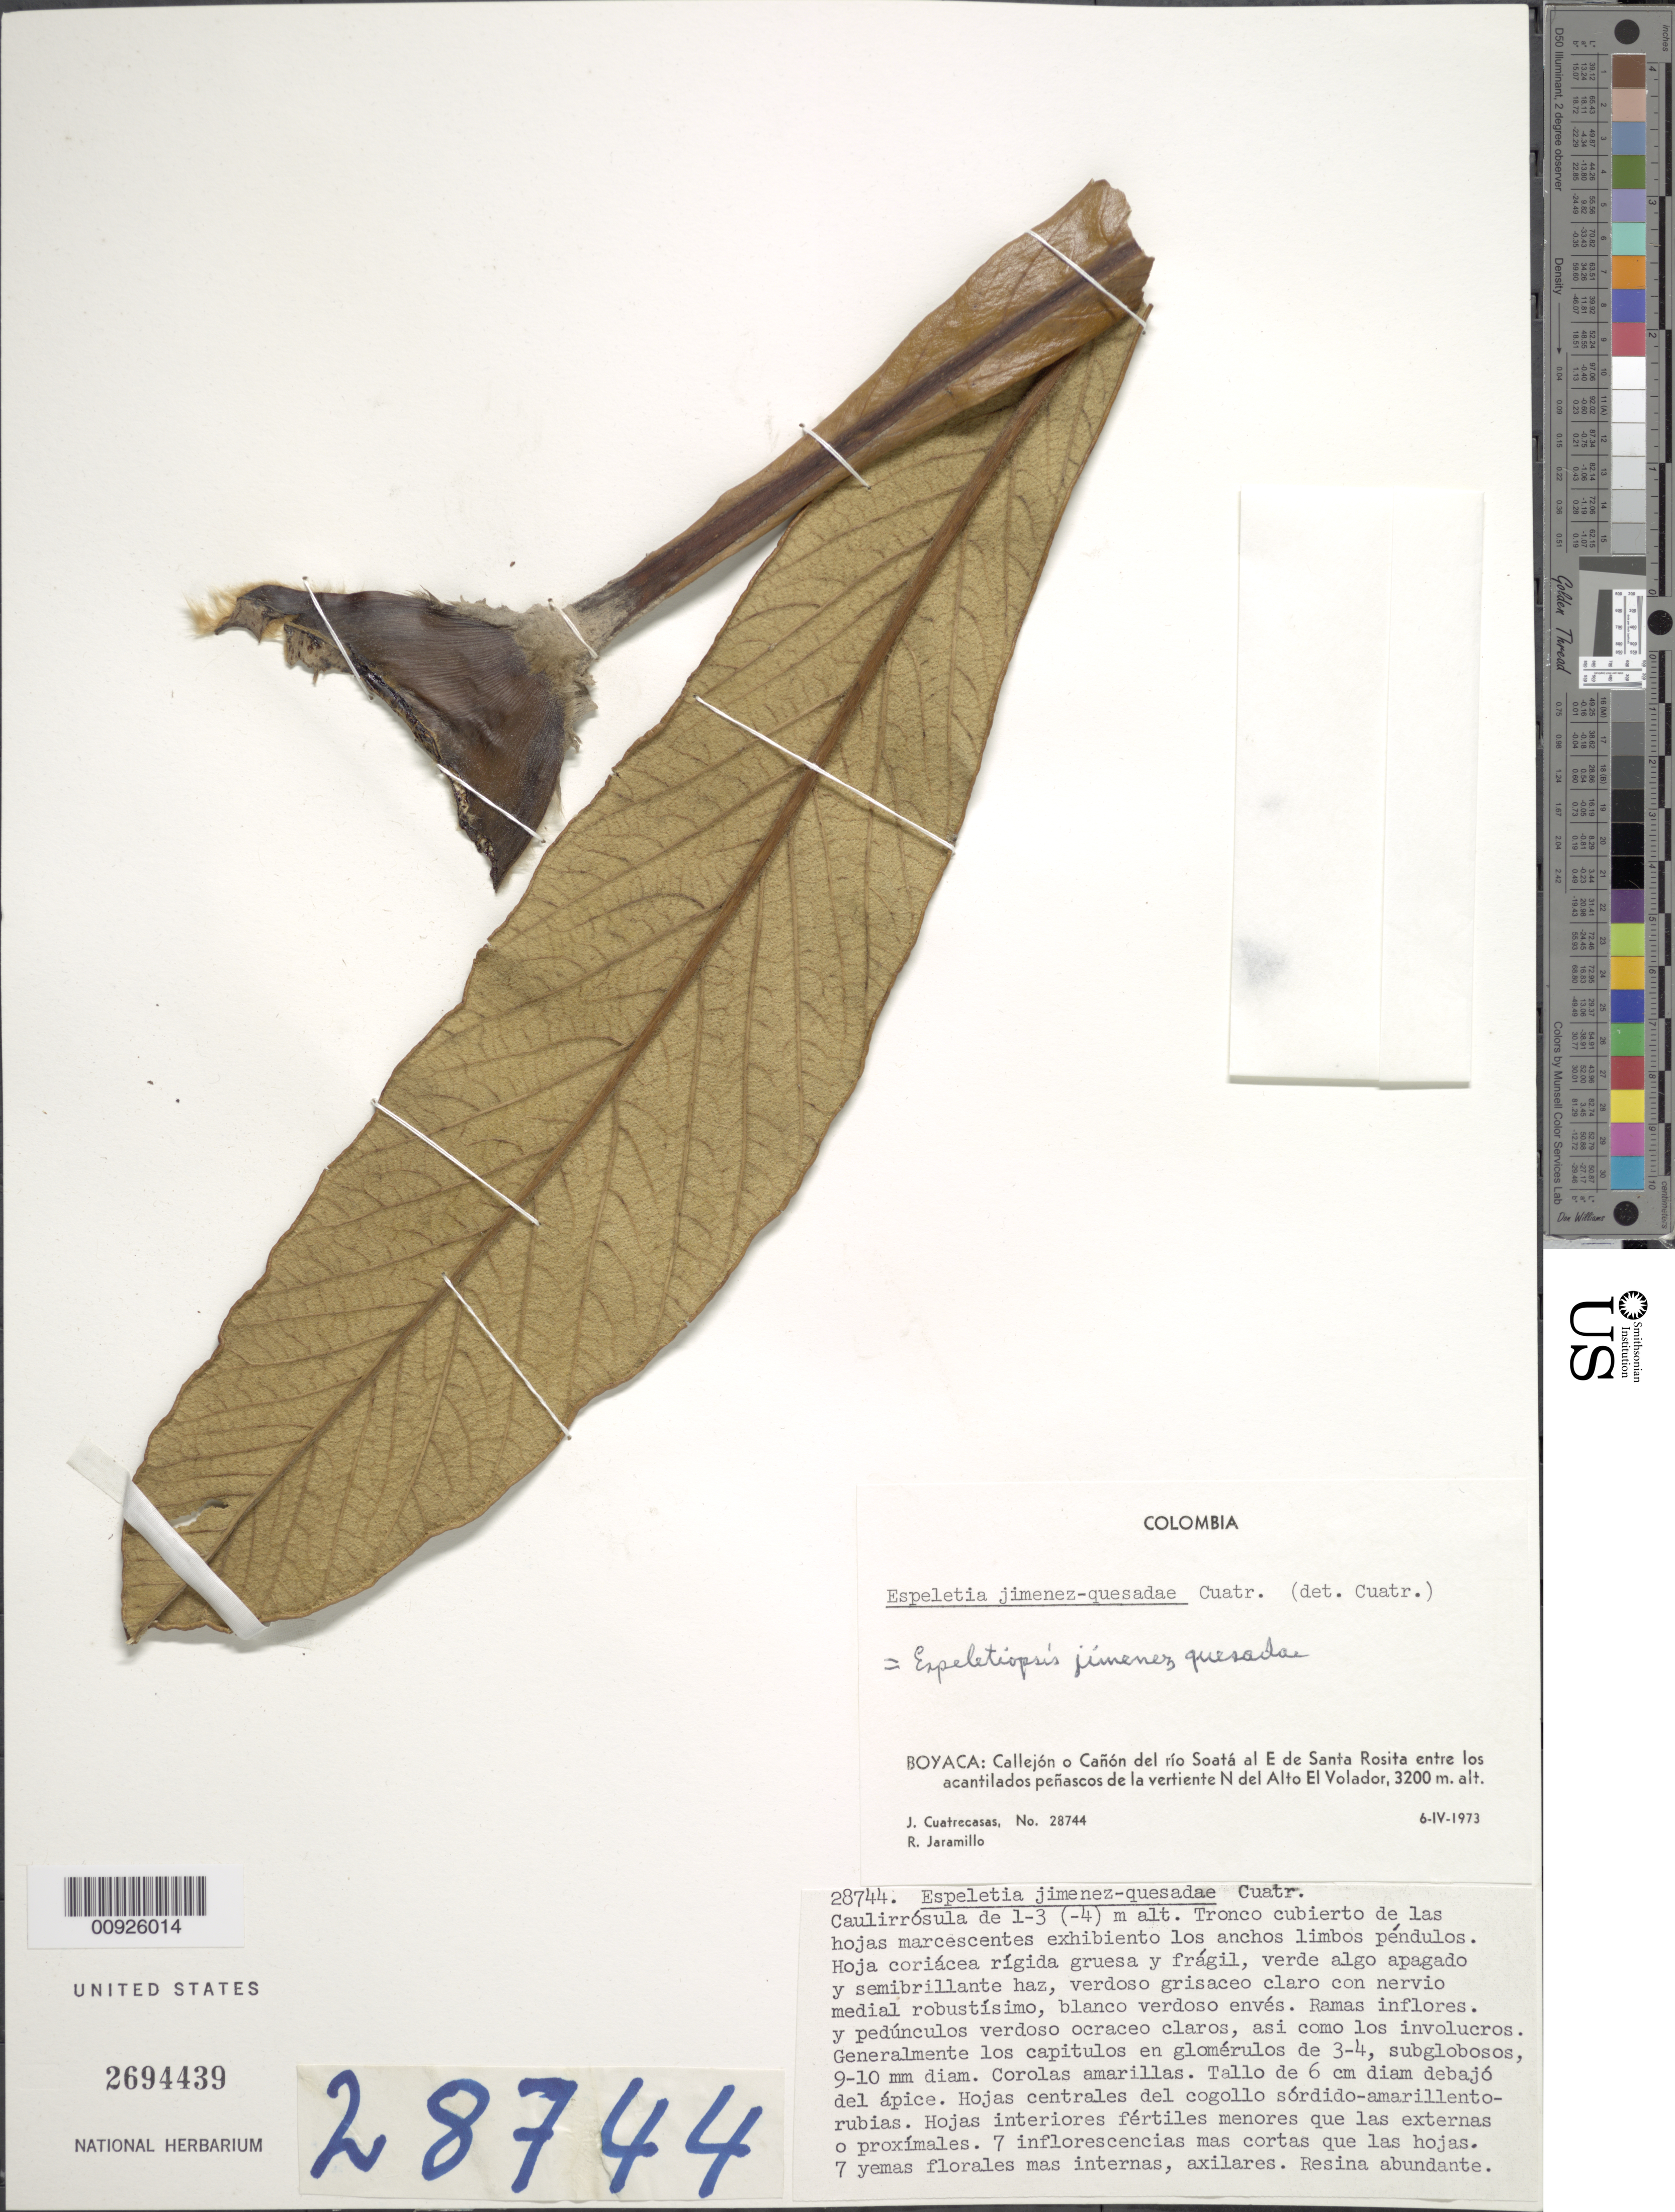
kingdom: Plantae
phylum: Tracheophyta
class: Magnoliopsida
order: Asterales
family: Asteraceae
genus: Espeletiopsis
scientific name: Espeletiopsis jimenez-quesadae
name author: (Cuatrec.) Cuatrec.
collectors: J. Cuatrecasas & R. Jaramillo M.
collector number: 28744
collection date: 1973-04-06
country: Colombia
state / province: Boyacá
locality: Boyacá: Callejon o Cañon del rio Soata al E de Santa Rosita entre los acantilados peñados de la vertiente N del Alto El Volador.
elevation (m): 3200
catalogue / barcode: US 2694439